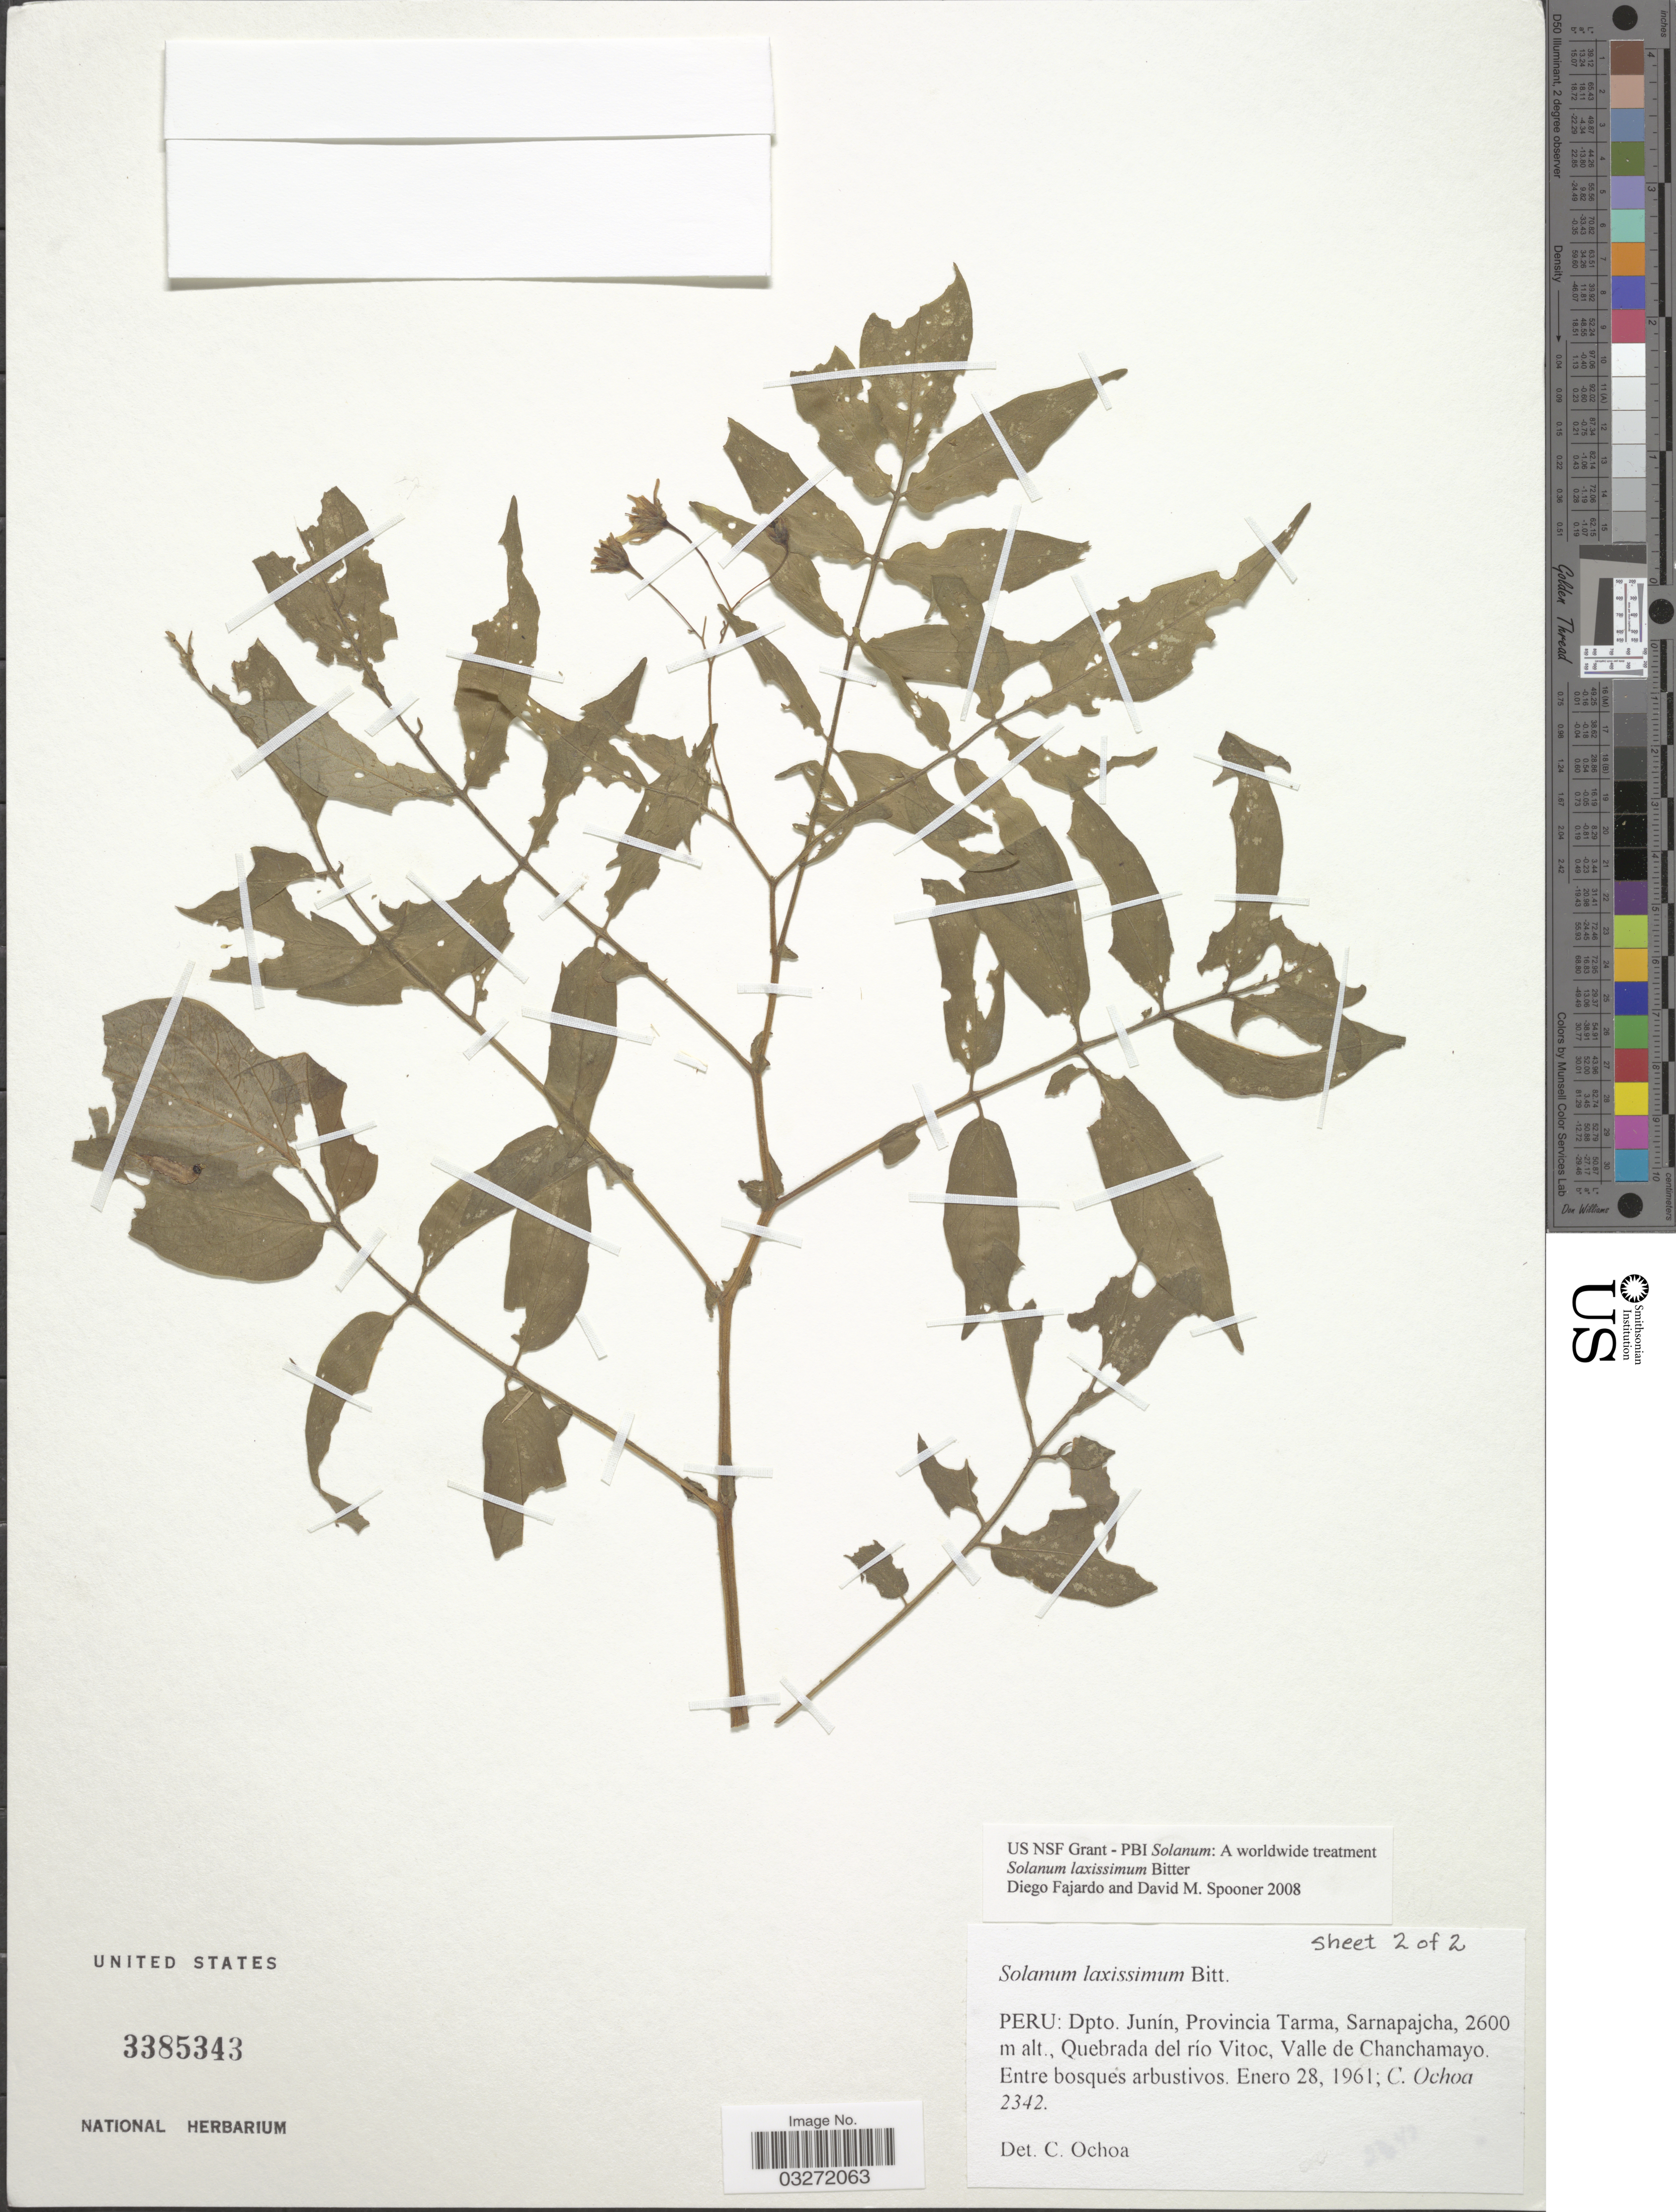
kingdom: Plantae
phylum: Tracheophyta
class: Magnoliopsida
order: Solanales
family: Solanaceae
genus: Solanum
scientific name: Solanum laxissimum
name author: Bitter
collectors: C. Ochoa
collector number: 2342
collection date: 1961-01-28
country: Peru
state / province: Junín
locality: Dpto. Junín, Provincia Tarma, Sarnapajcha, Quebrada del río Vitoc, Valle de Chanchamayo.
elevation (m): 2600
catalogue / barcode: US 3385343